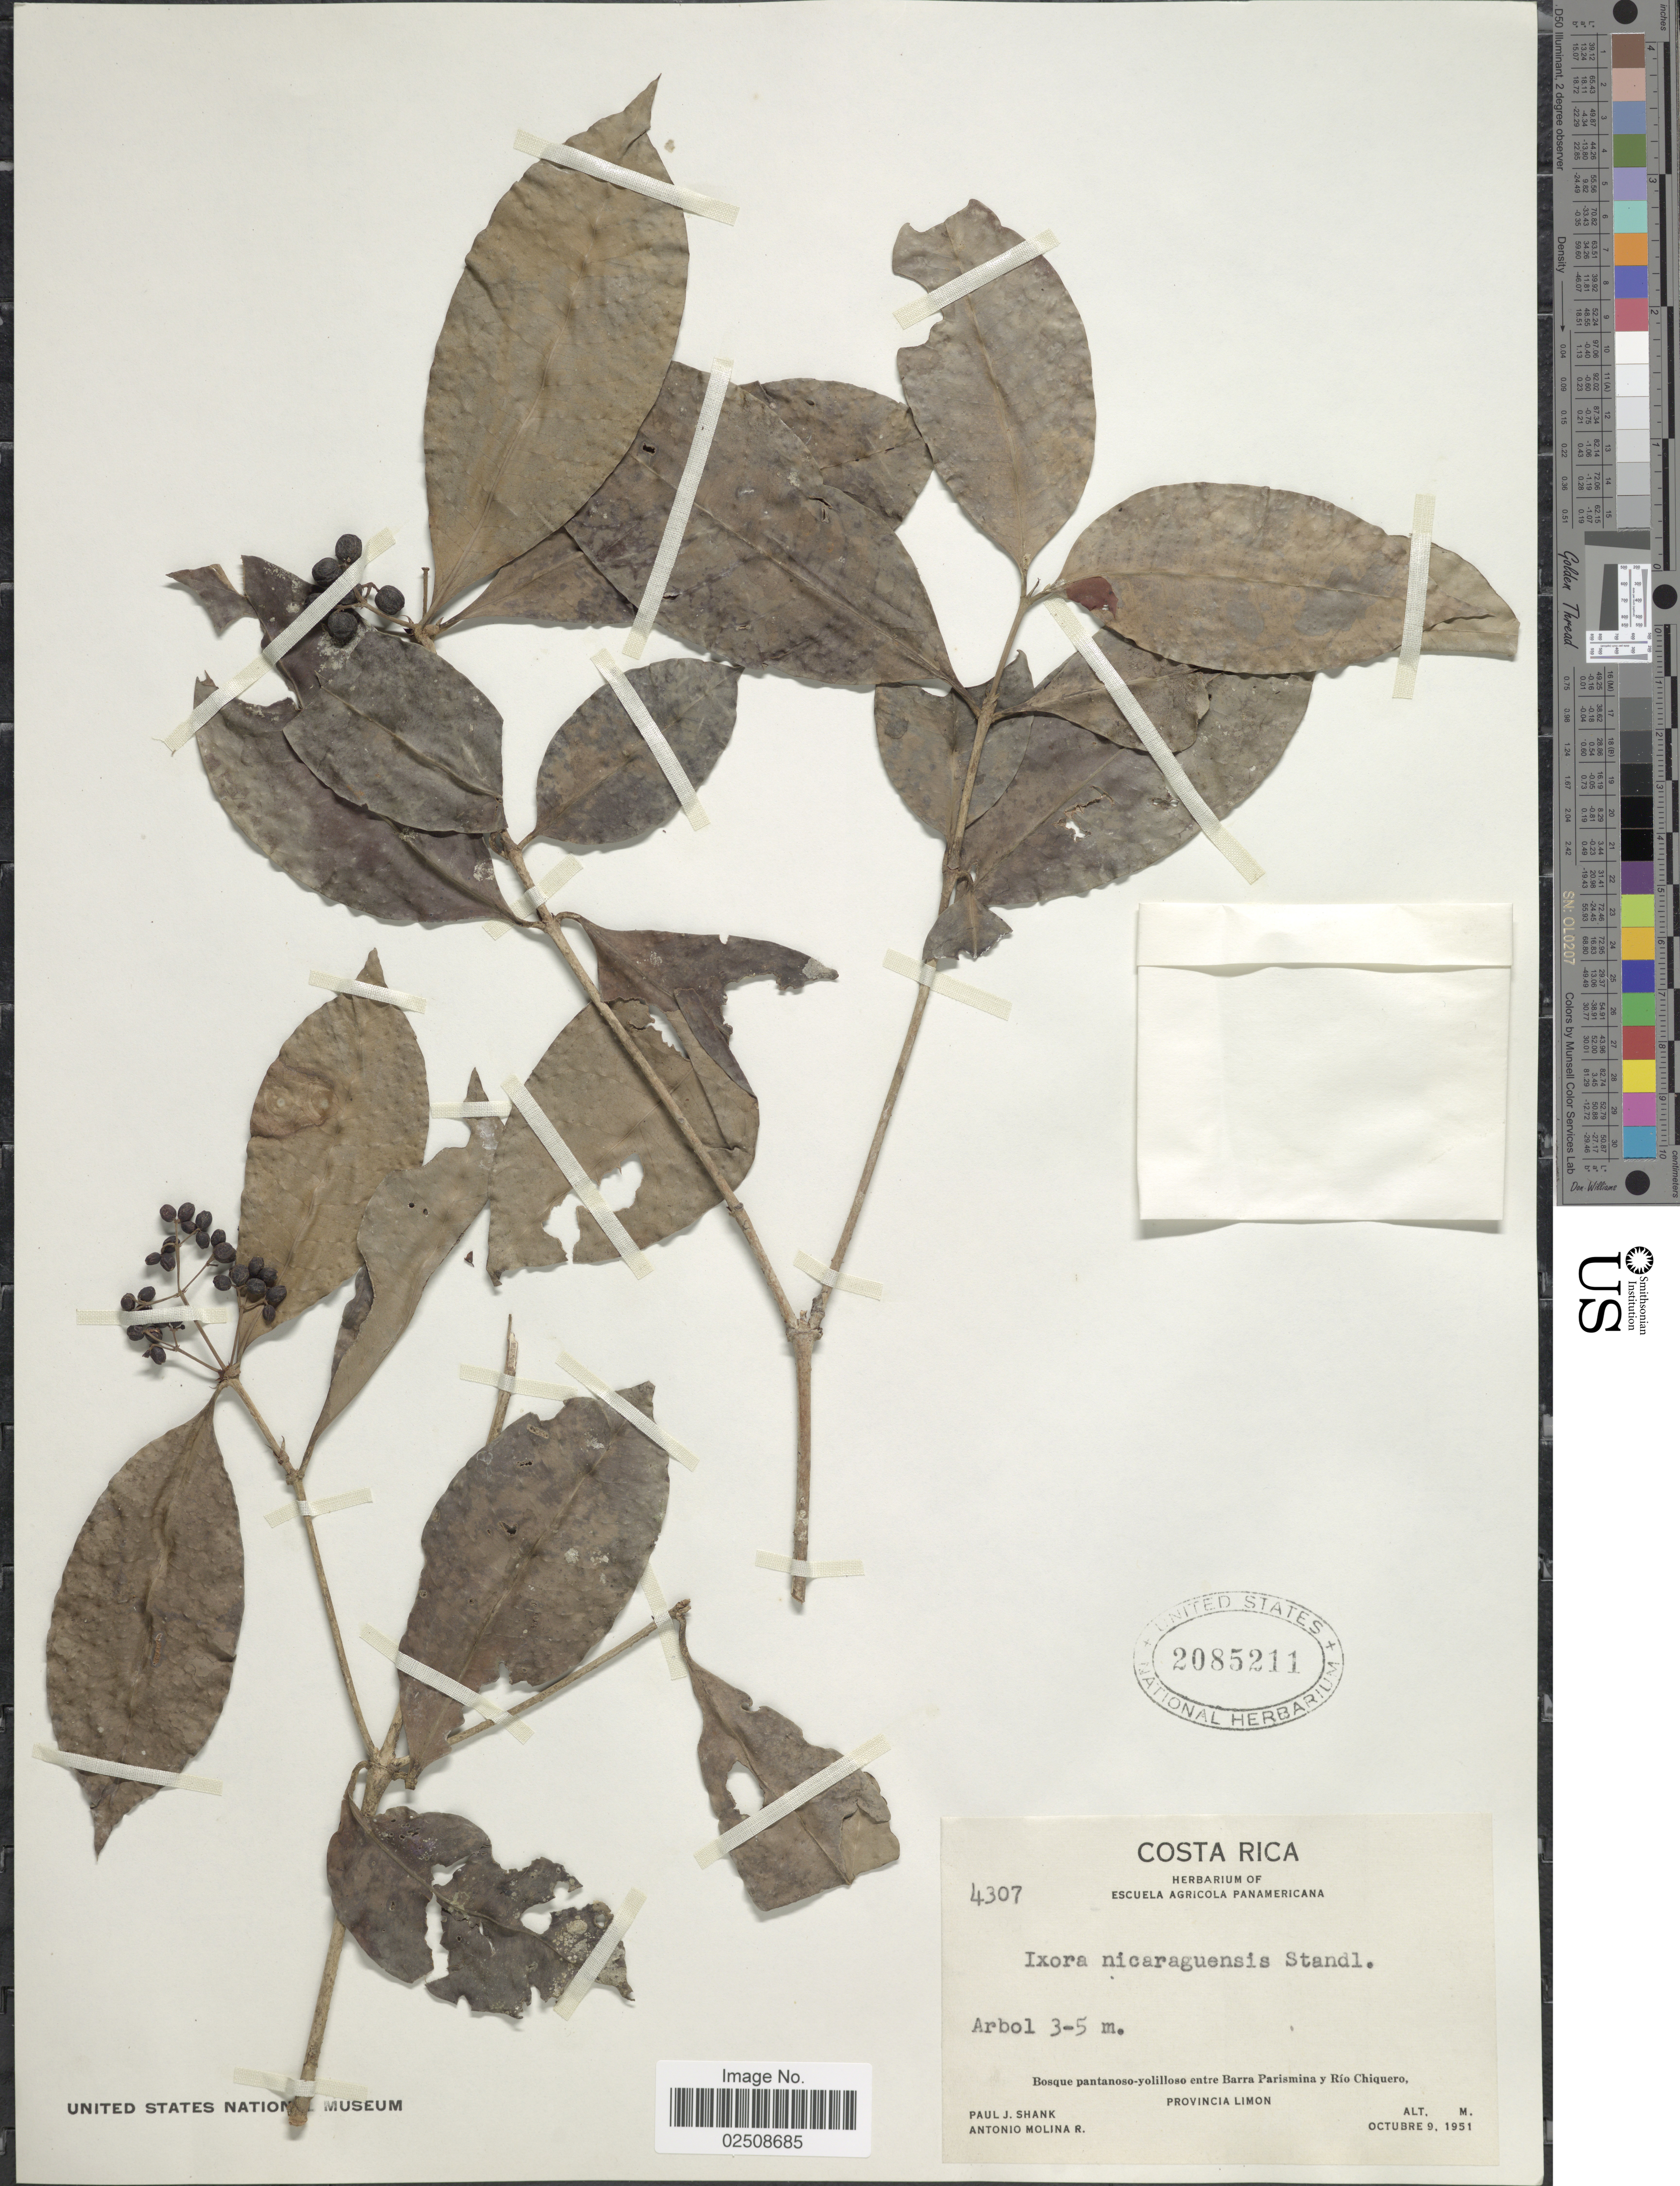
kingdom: Plantae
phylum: Tracheophyta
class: Magnoliopsida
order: Gentianales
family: Rubiaceae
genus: Ixora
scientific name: Ixora nicaraguensis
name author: Wernham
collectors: P. J. Shank & A. Molina R.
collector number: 4307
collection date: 1951-10-09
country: Costa Rica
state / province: Limón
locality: Bosque pantanoso-yolilloso entre Barra Parismina y Rio Chiquero, Provincia Limon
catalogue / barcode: US 2085211